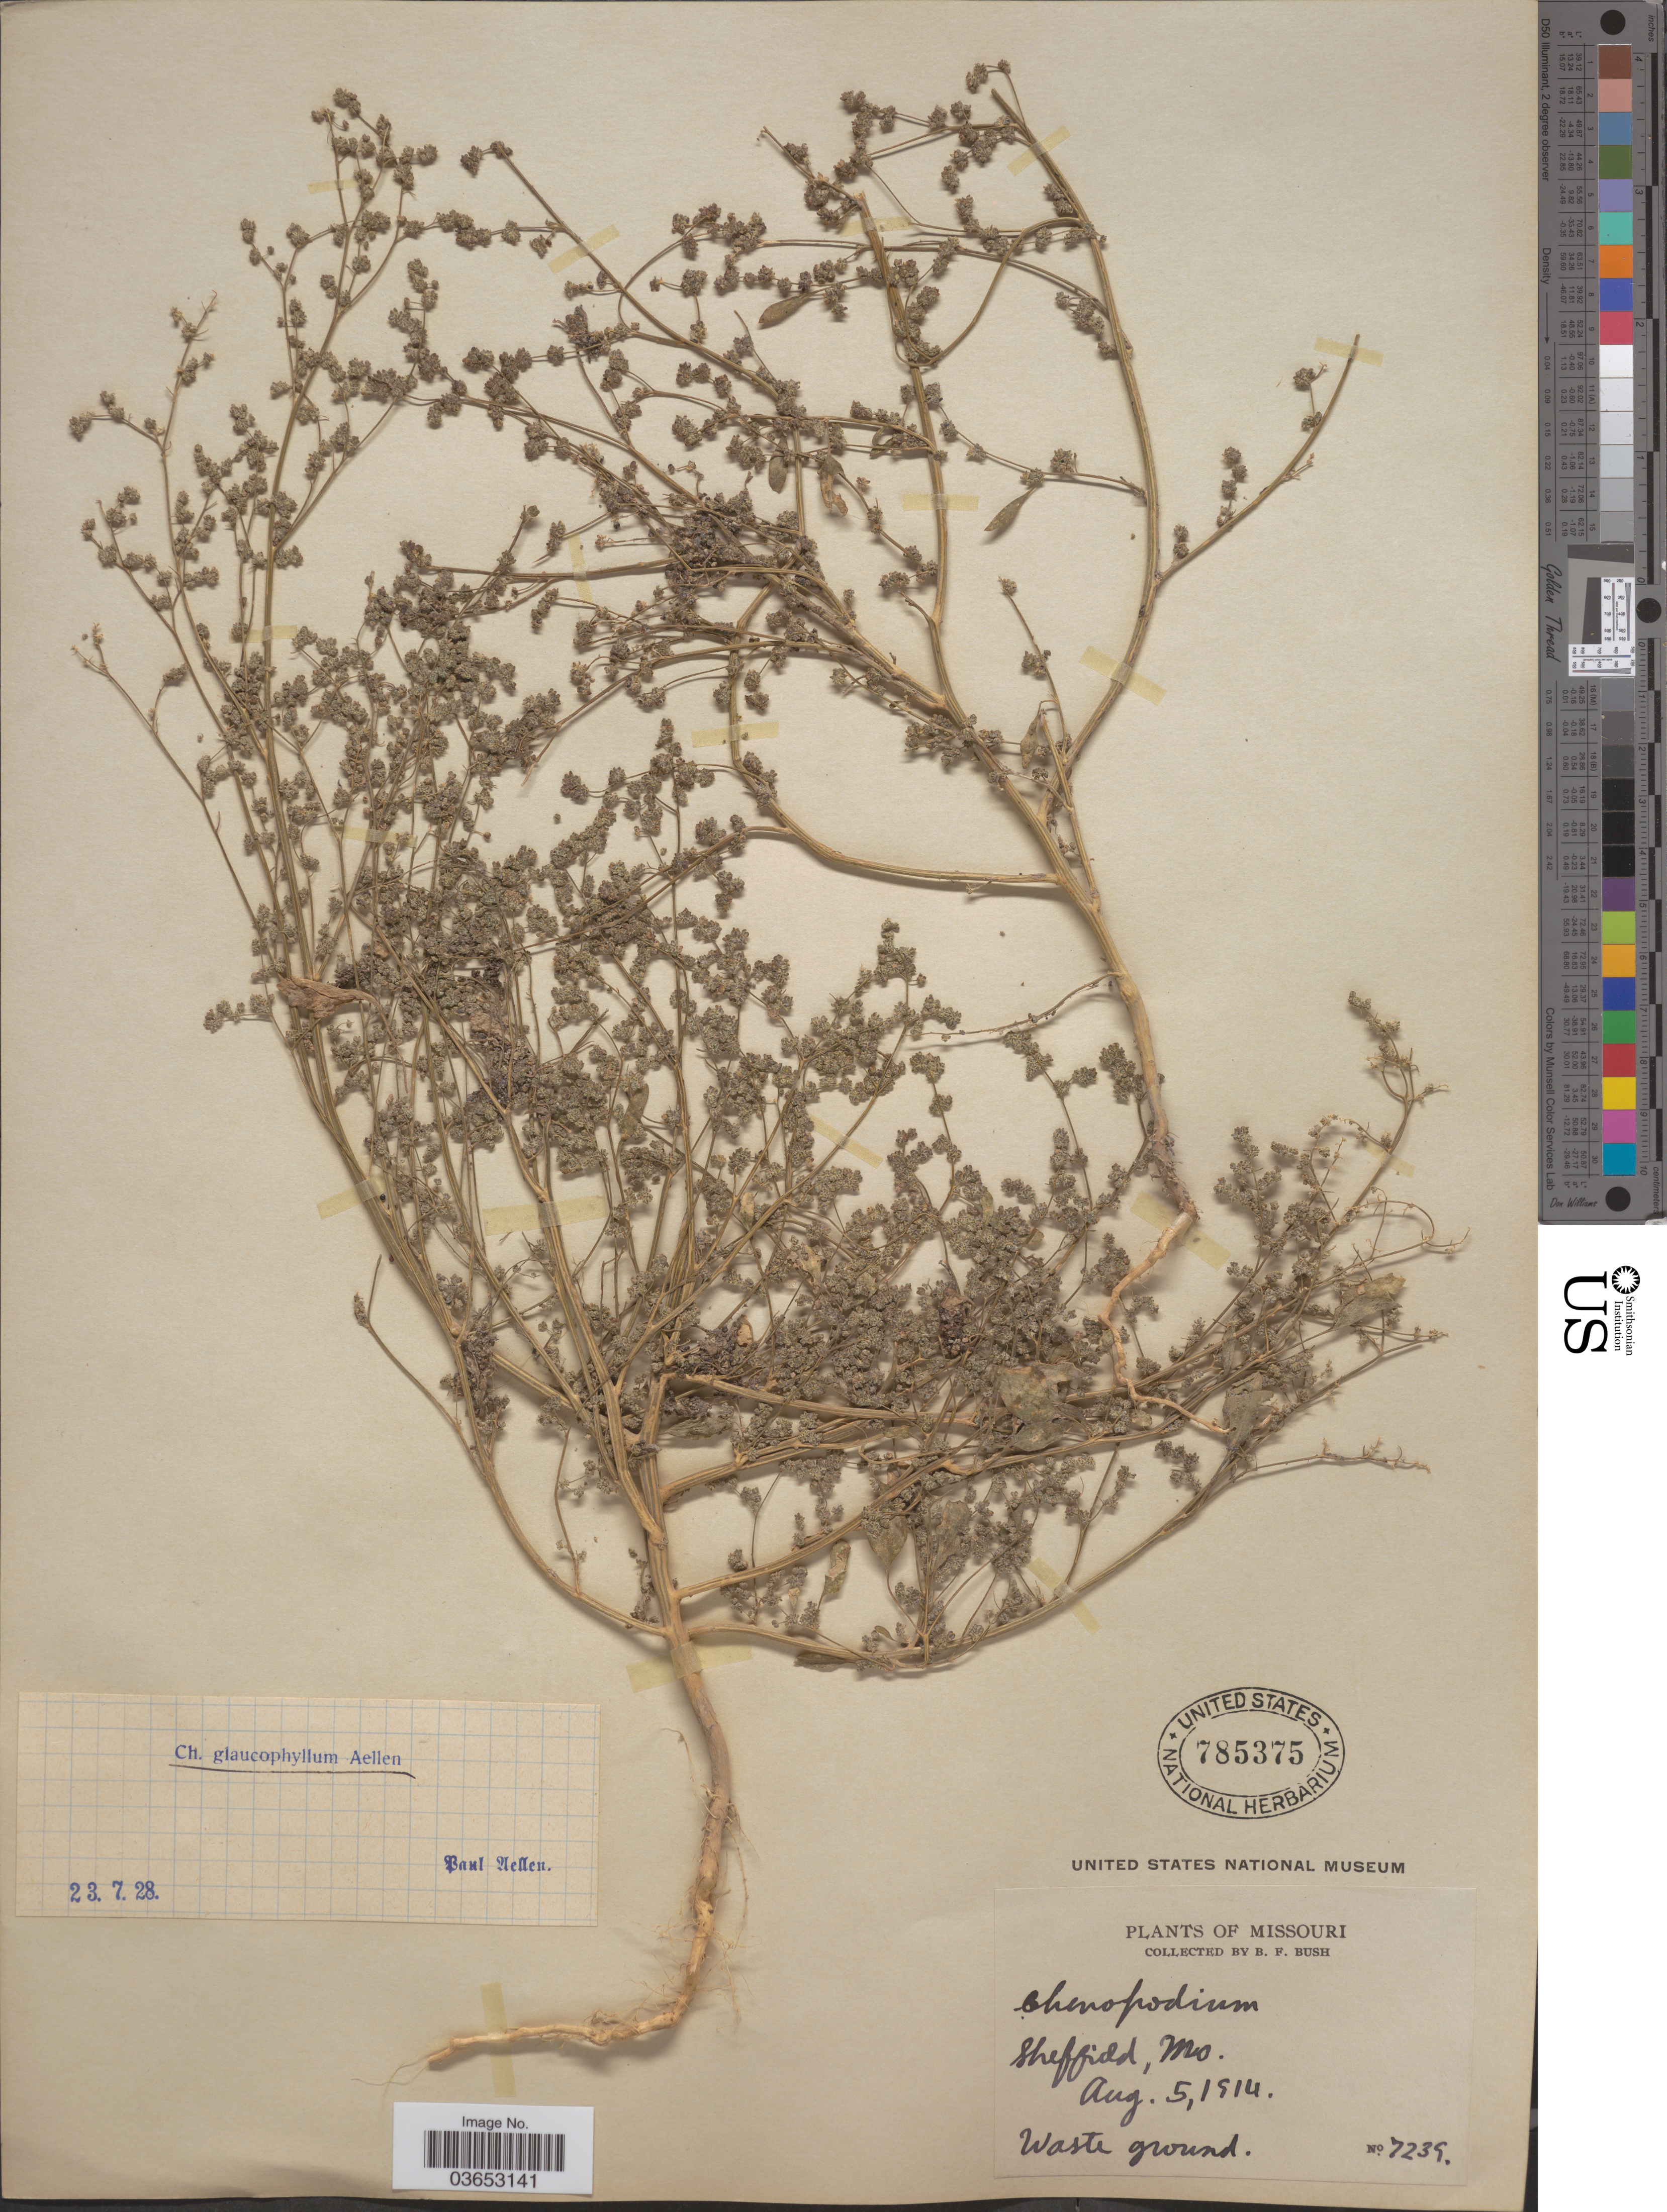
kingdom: Plantae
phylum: Tracheophyta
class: Magnoliopsida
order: Caryophyllales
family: Amaranthaceae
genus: Chenopodium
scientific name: Chenopodium glaucophyllum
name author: Aellen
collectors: B. F. Bush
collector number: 7239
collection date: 1914-08-05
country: United States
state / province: Missouri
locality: Sheffield.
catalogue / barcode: US 785375